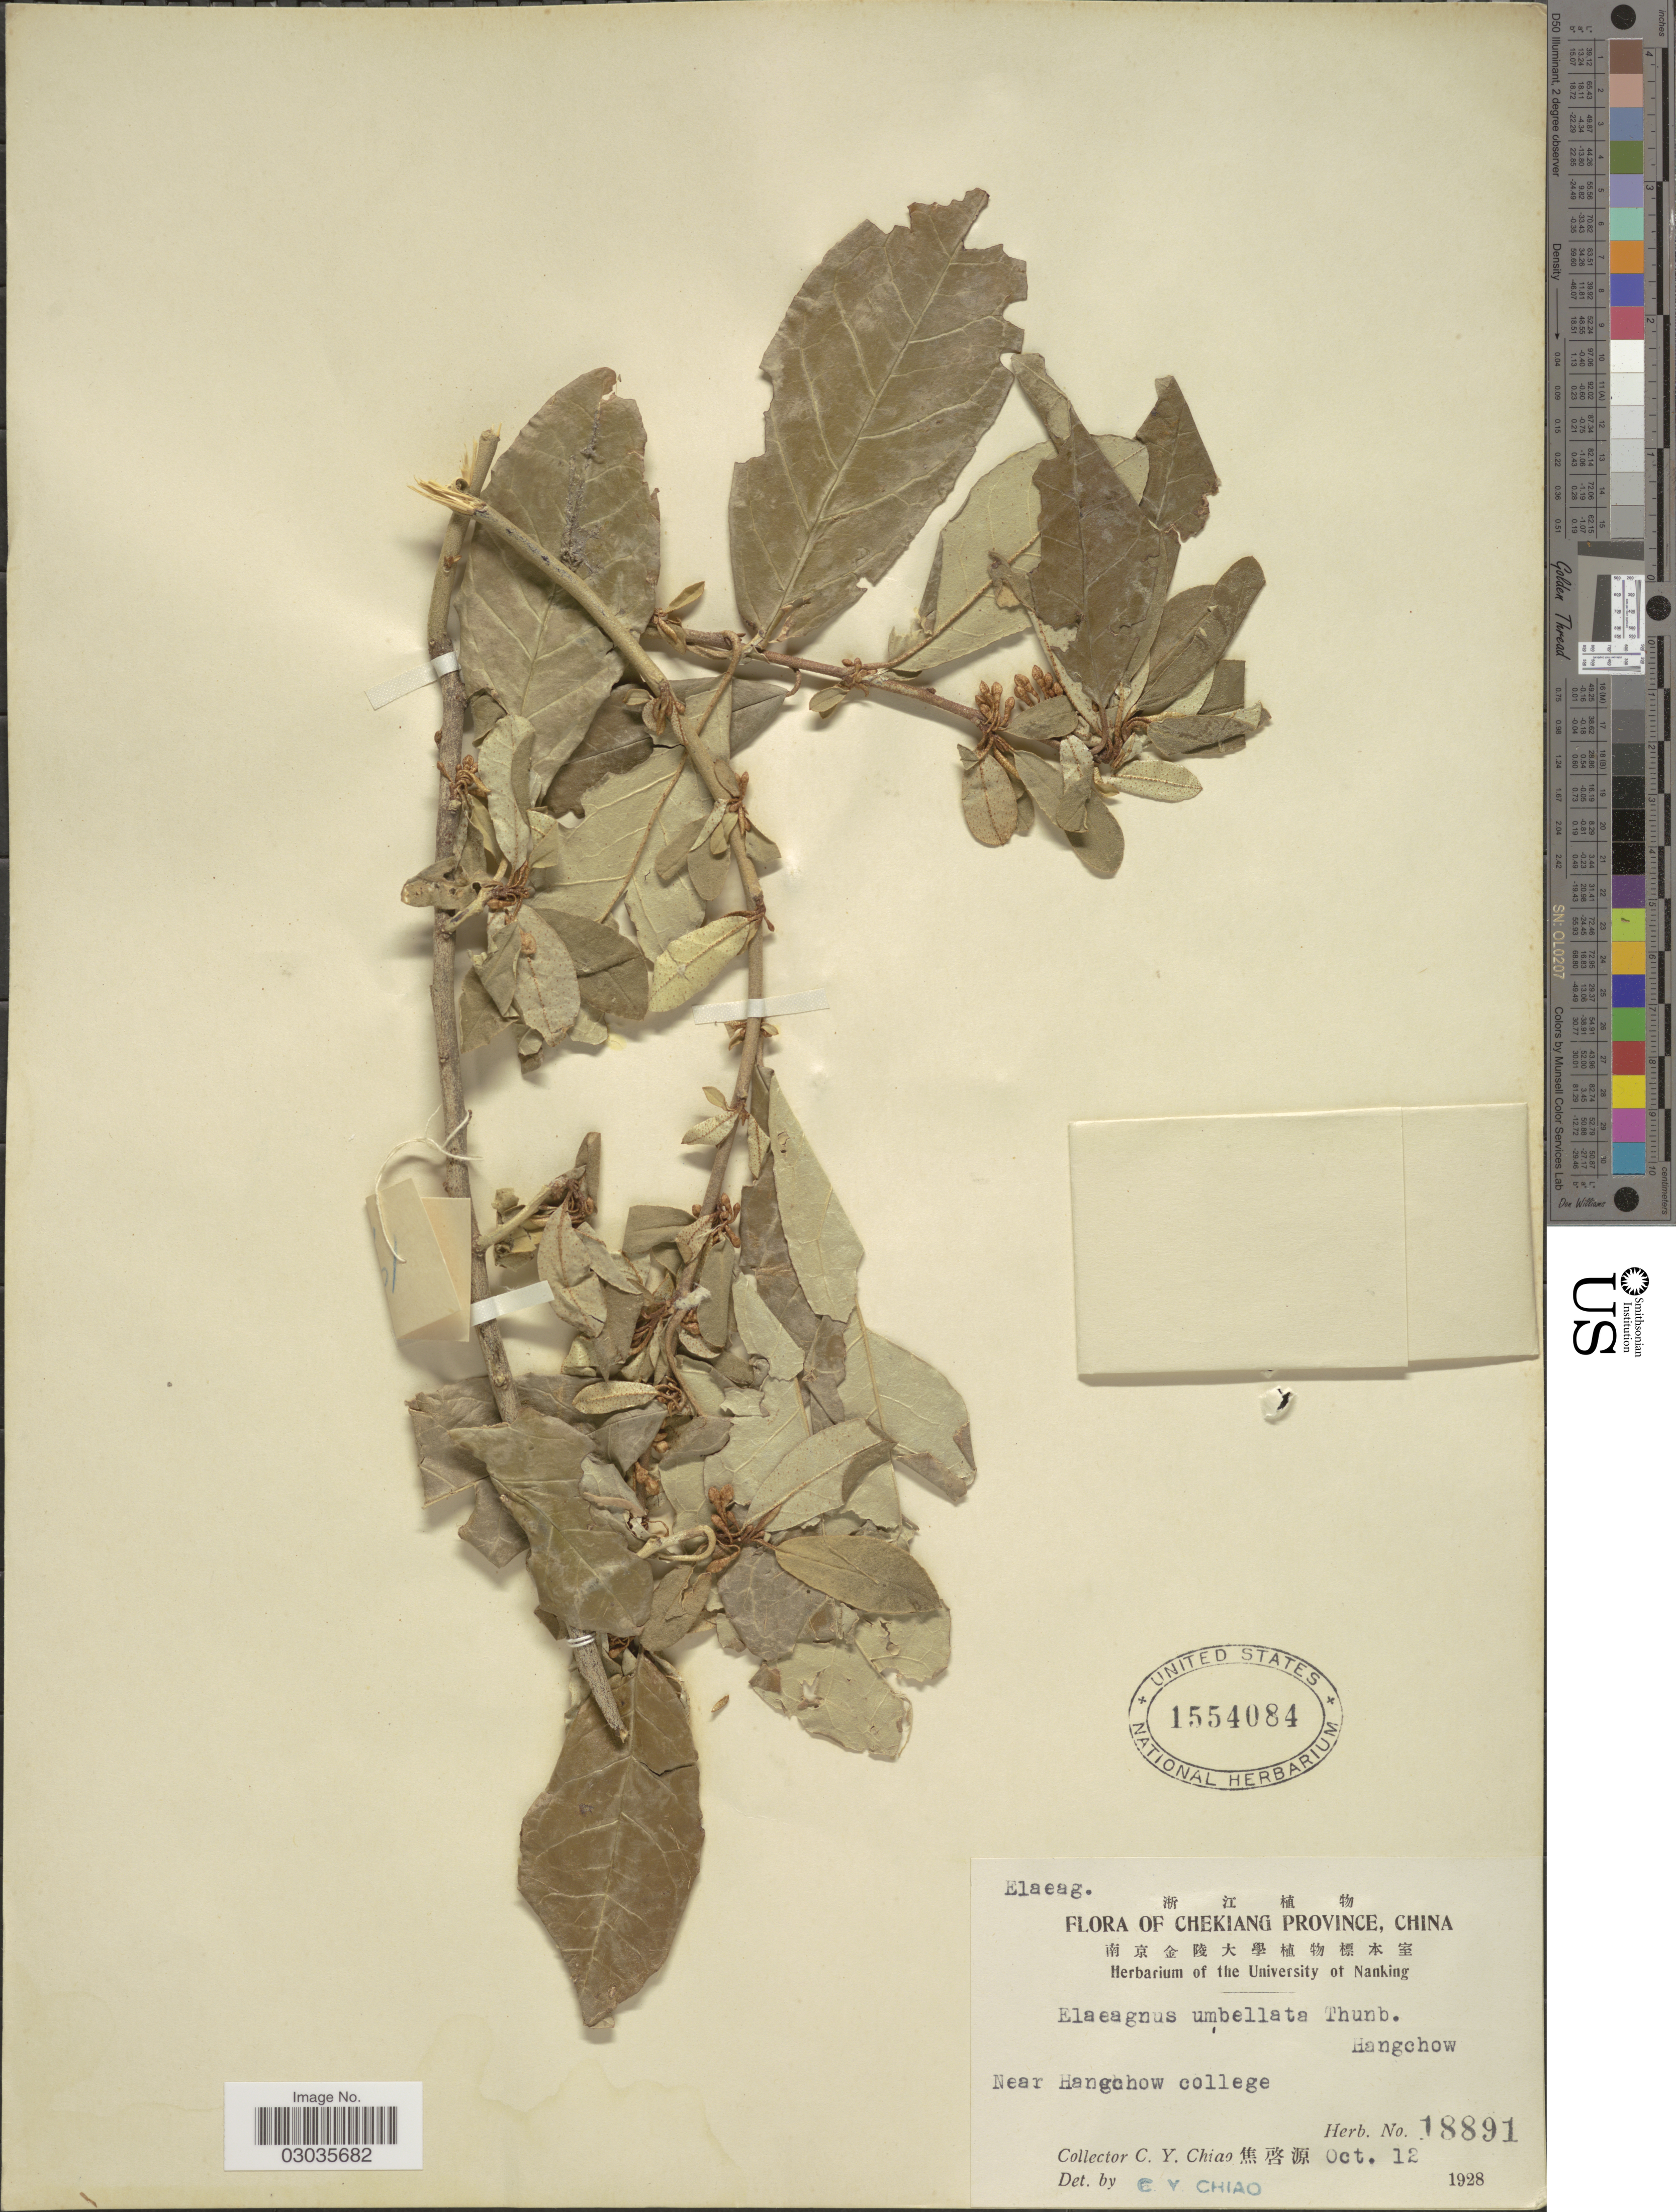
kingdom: Plantae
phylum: Tracheophyta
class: Magnoliopsida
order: Rosales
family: Elaeagnaceae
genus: Elaeagnus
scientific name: Elaeagnus umbellata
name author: Thunb.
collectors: C. Y. Chiao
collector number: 18891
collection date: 1928-10-12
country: China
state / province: Zhejiang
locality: Chekiang Province. Near Hangchow college.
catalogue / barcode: US 1554084